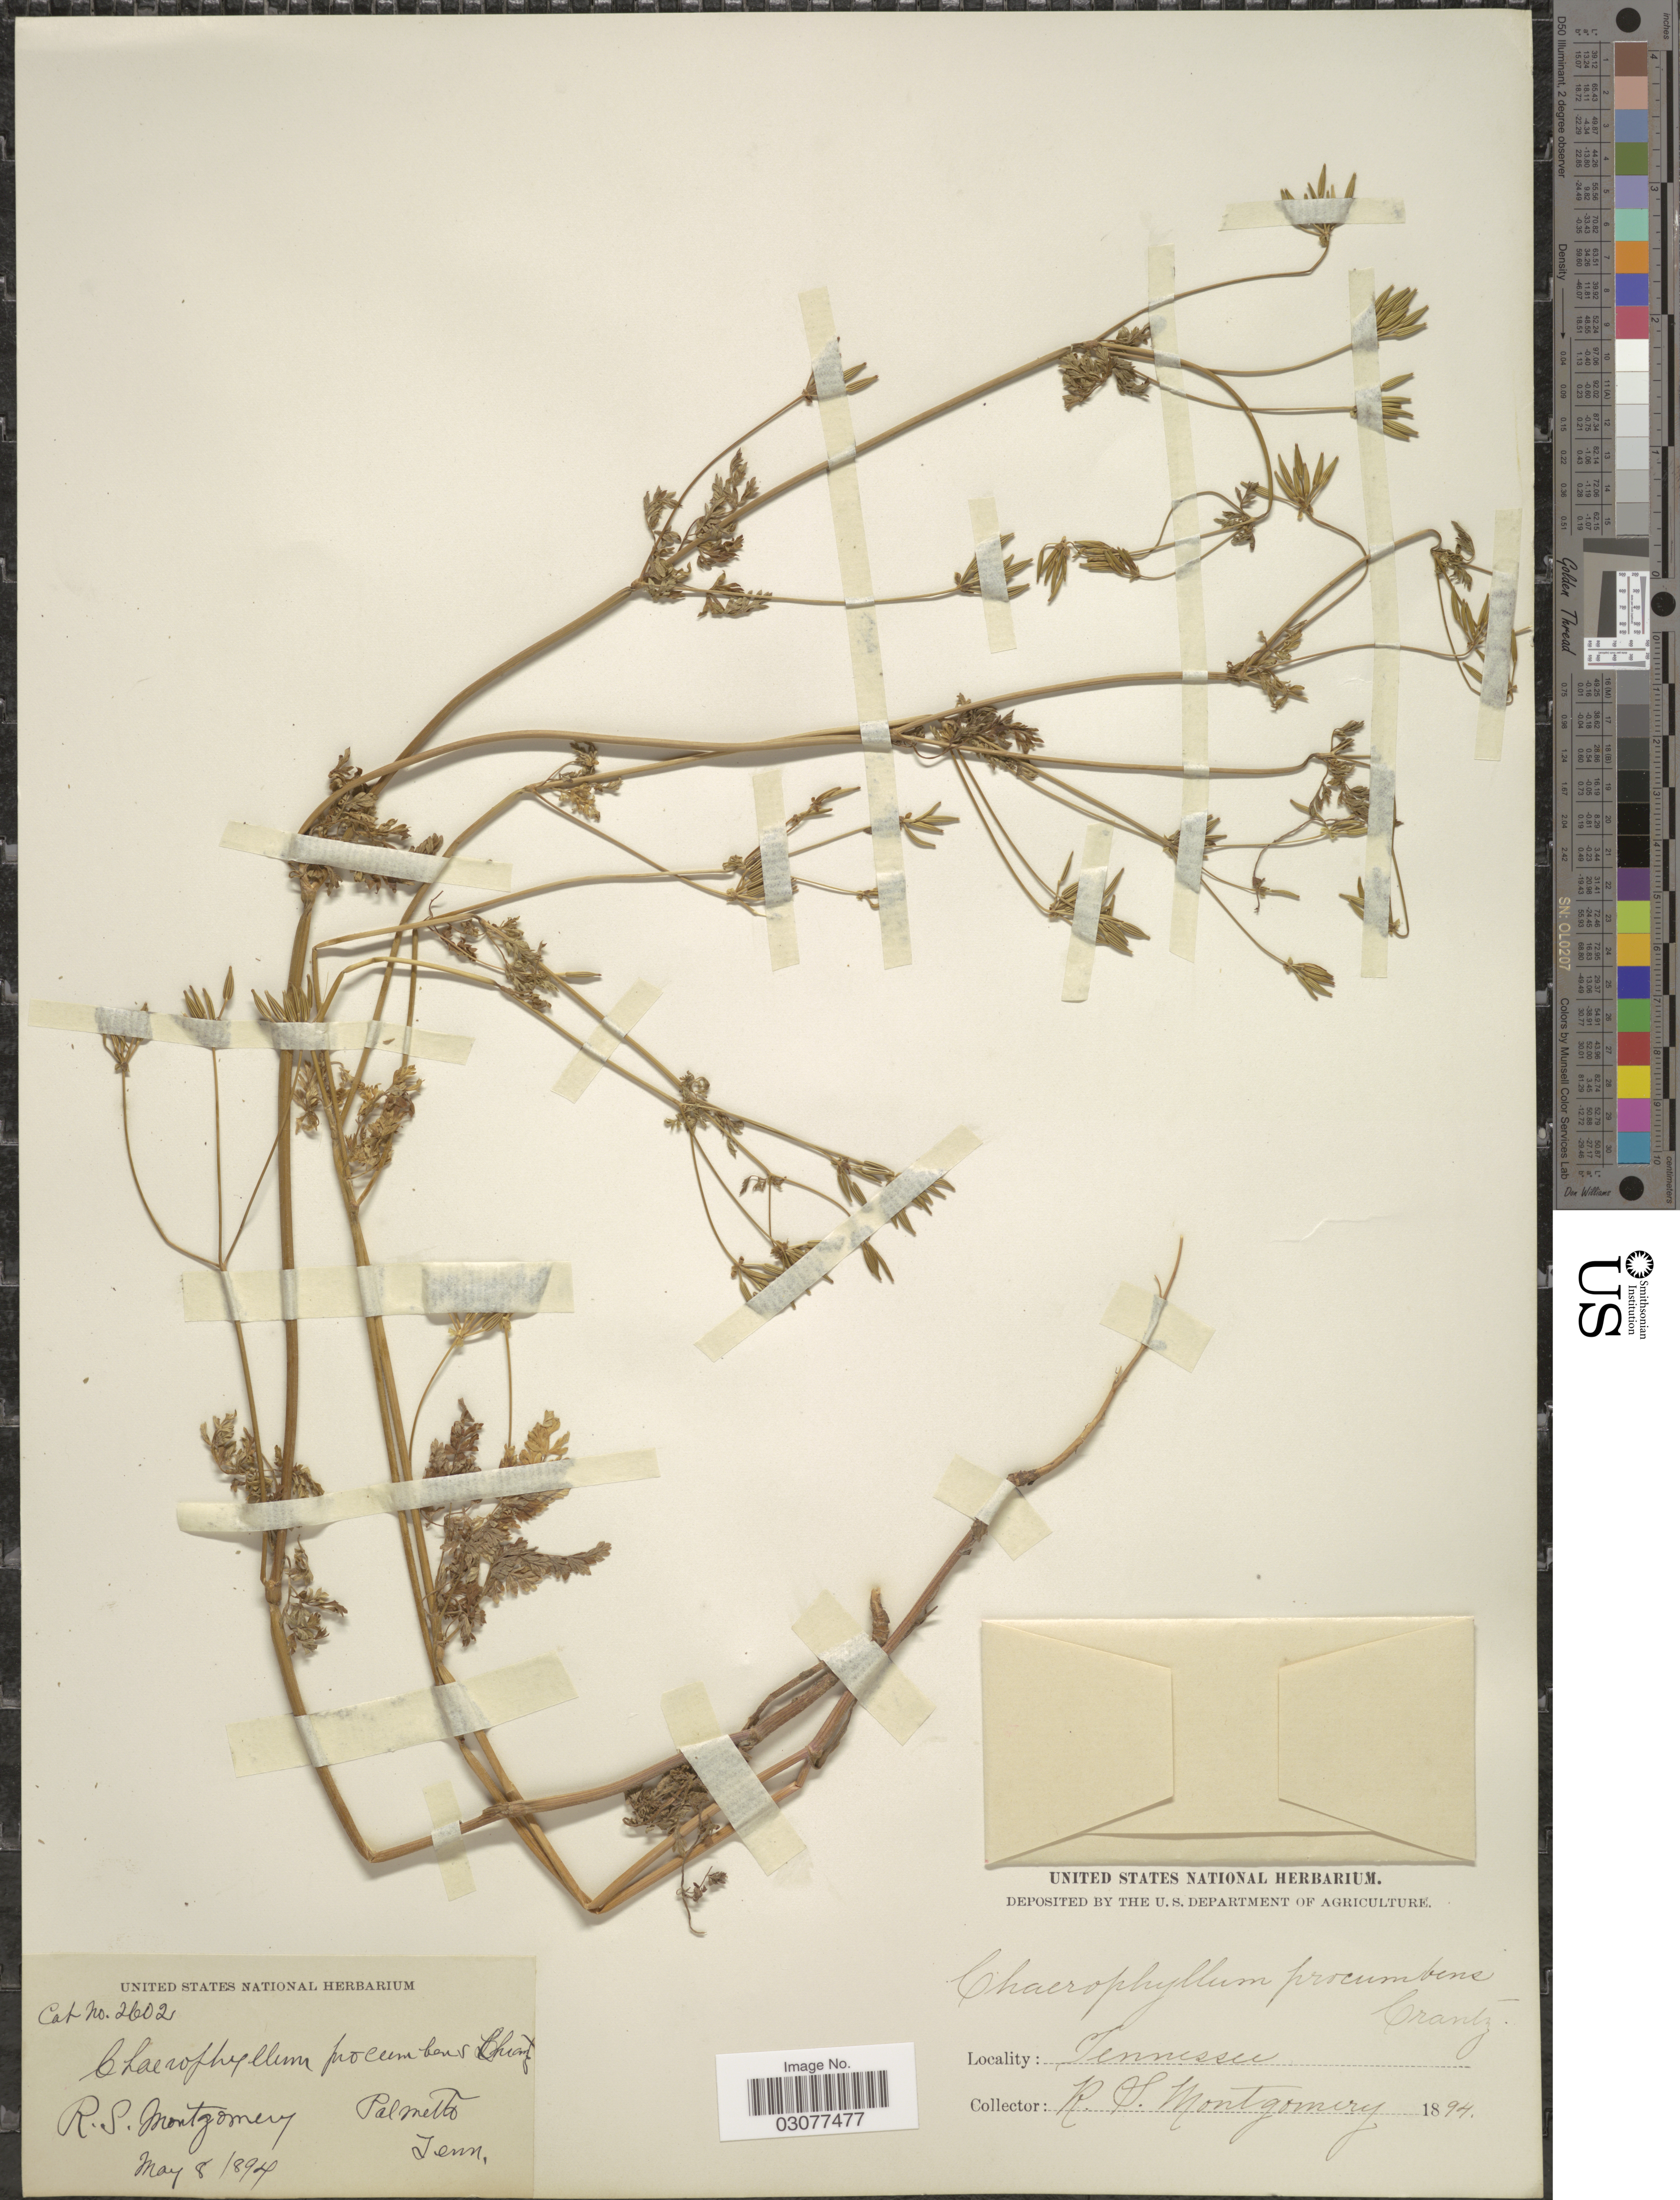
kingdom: Plantae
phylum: Tracheophyta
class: Magnoliopsida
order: Apiales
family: Apiaceae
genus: Chaerophyllum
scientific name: Chaerophyllum tainturieri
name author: Hook.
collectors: R. Montgomery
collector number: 2602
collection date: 1894-05-08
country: United States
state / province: Tennessee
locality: Palmetto.